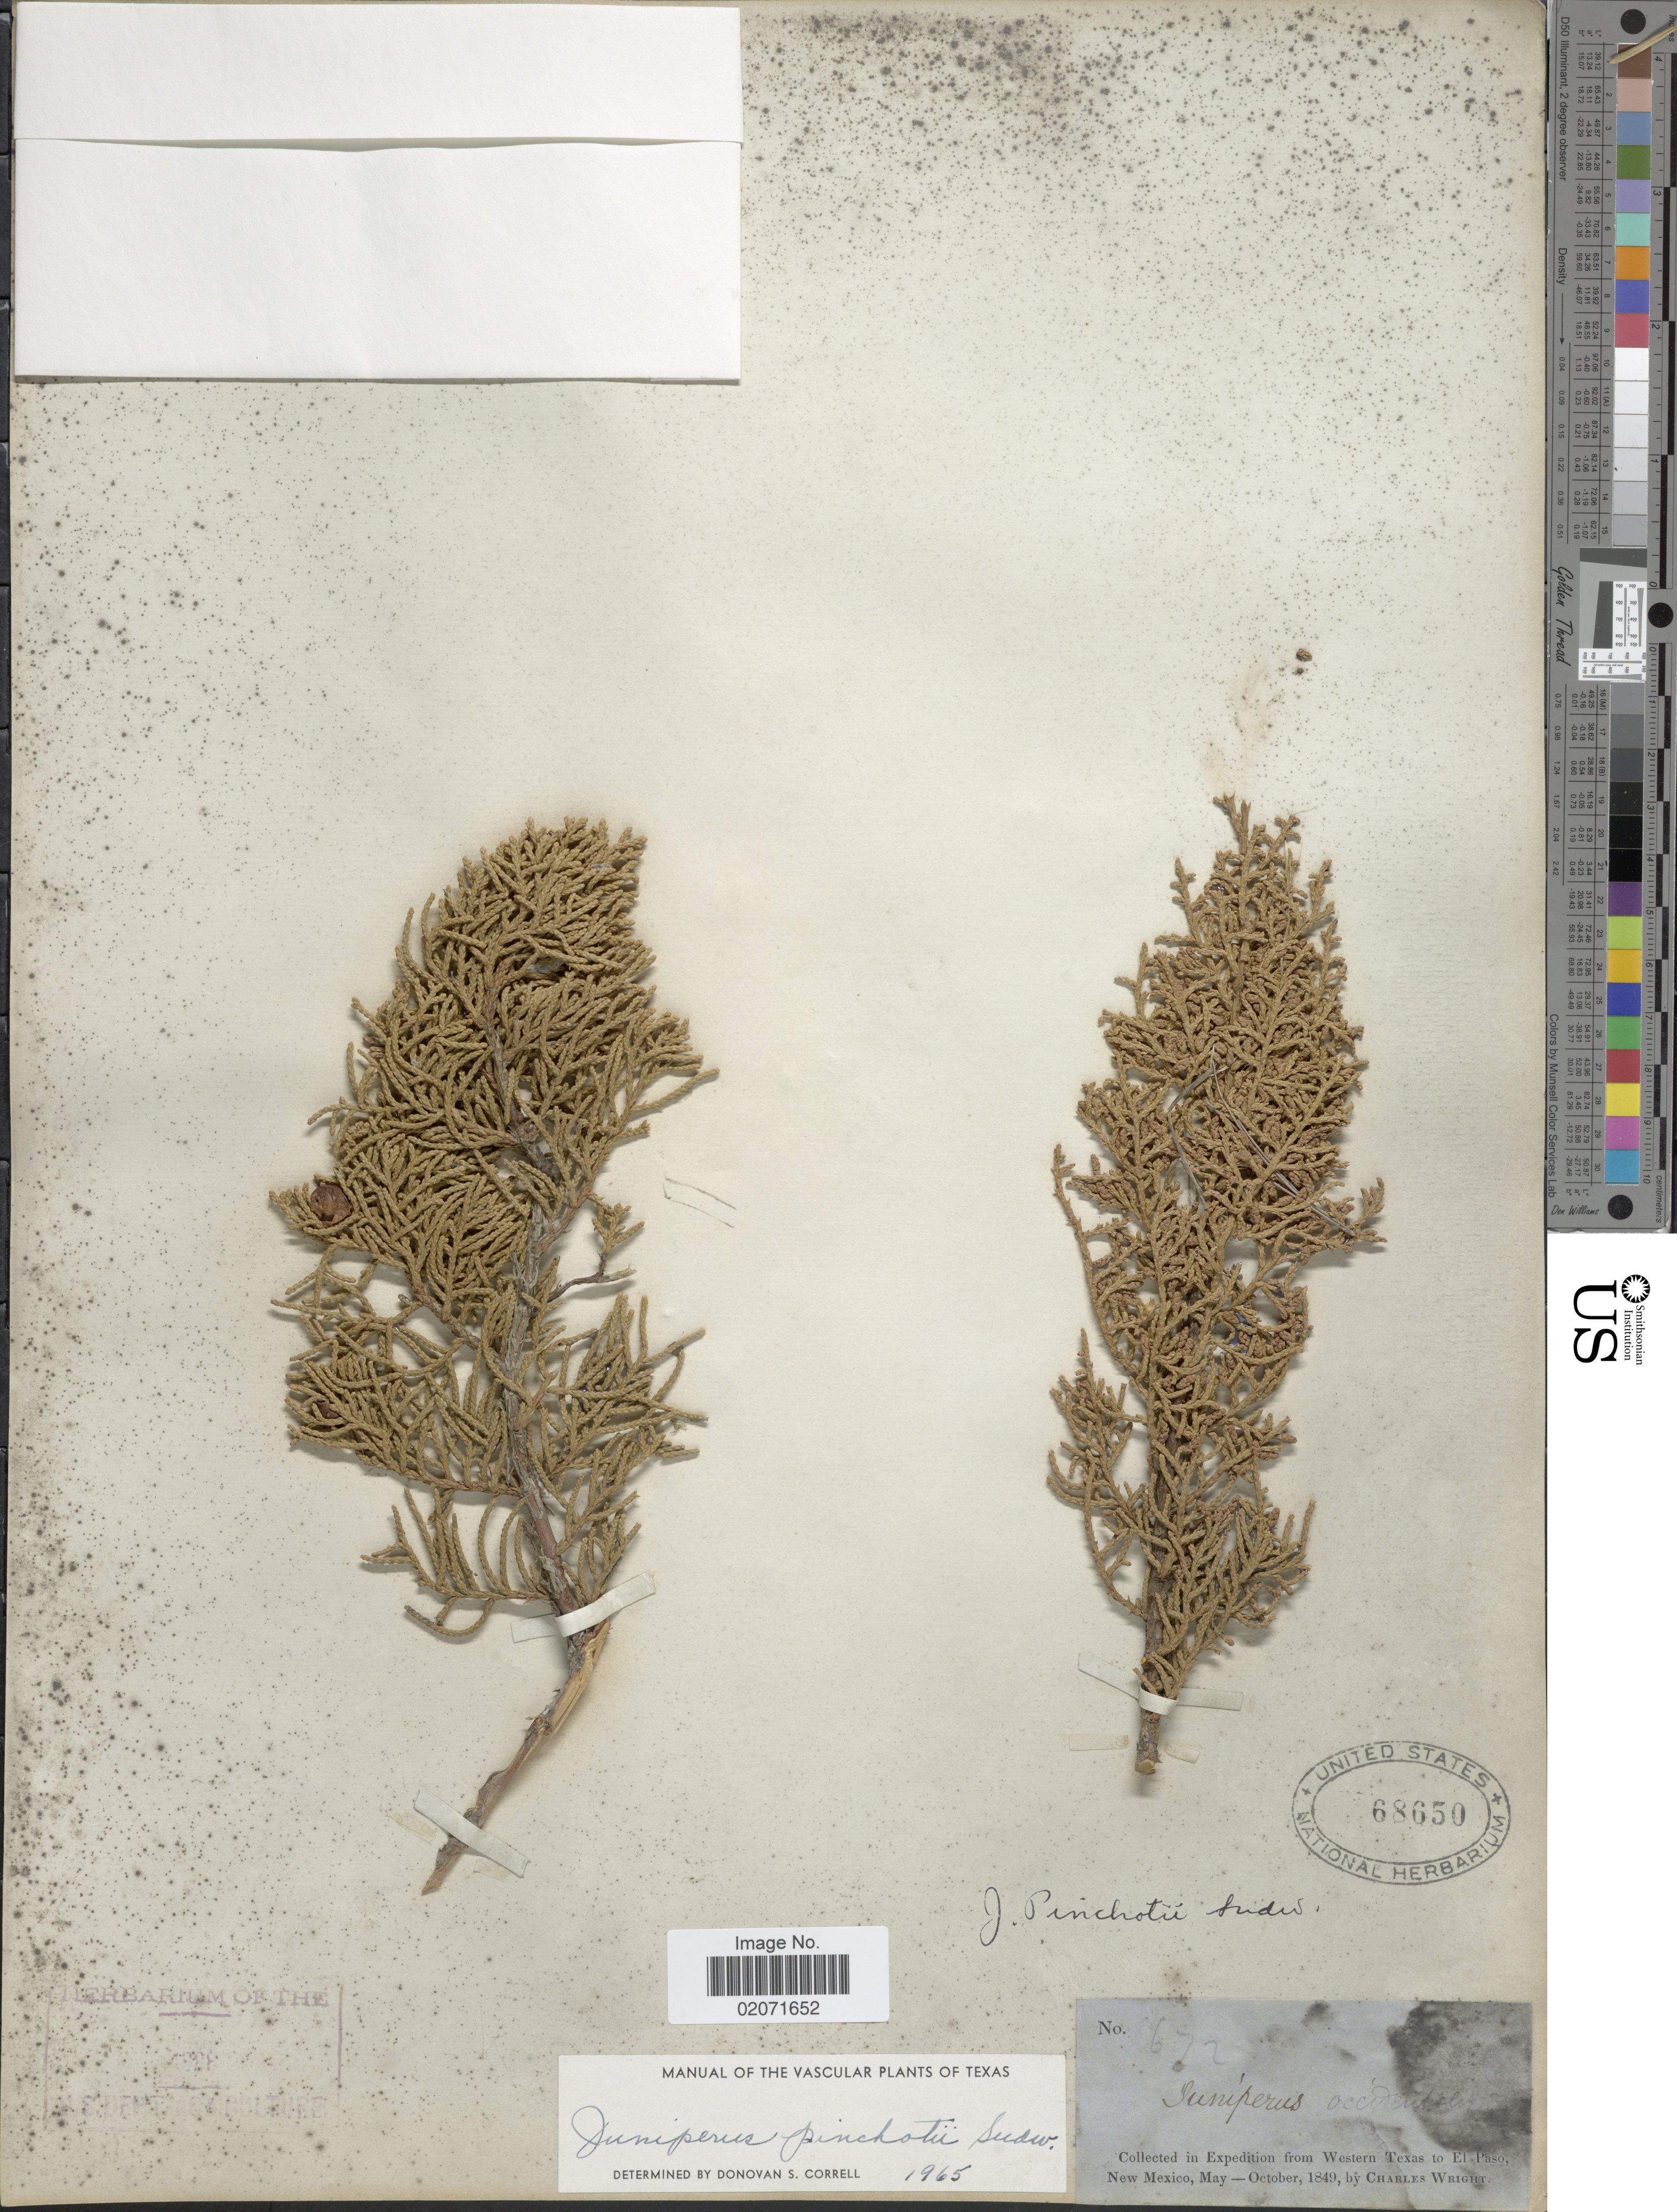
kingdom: Plantae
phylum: Tracheophyta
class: Pinopsida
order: Pinales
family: Cupressaceae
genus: Juniperus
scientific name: Juniperus pinchotii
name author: Sudw.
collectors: C. Wright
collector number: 672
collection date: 1849-05/1849-10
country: United States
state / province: New Mexico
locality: Western Texas to El Paso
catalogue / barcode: US 68650